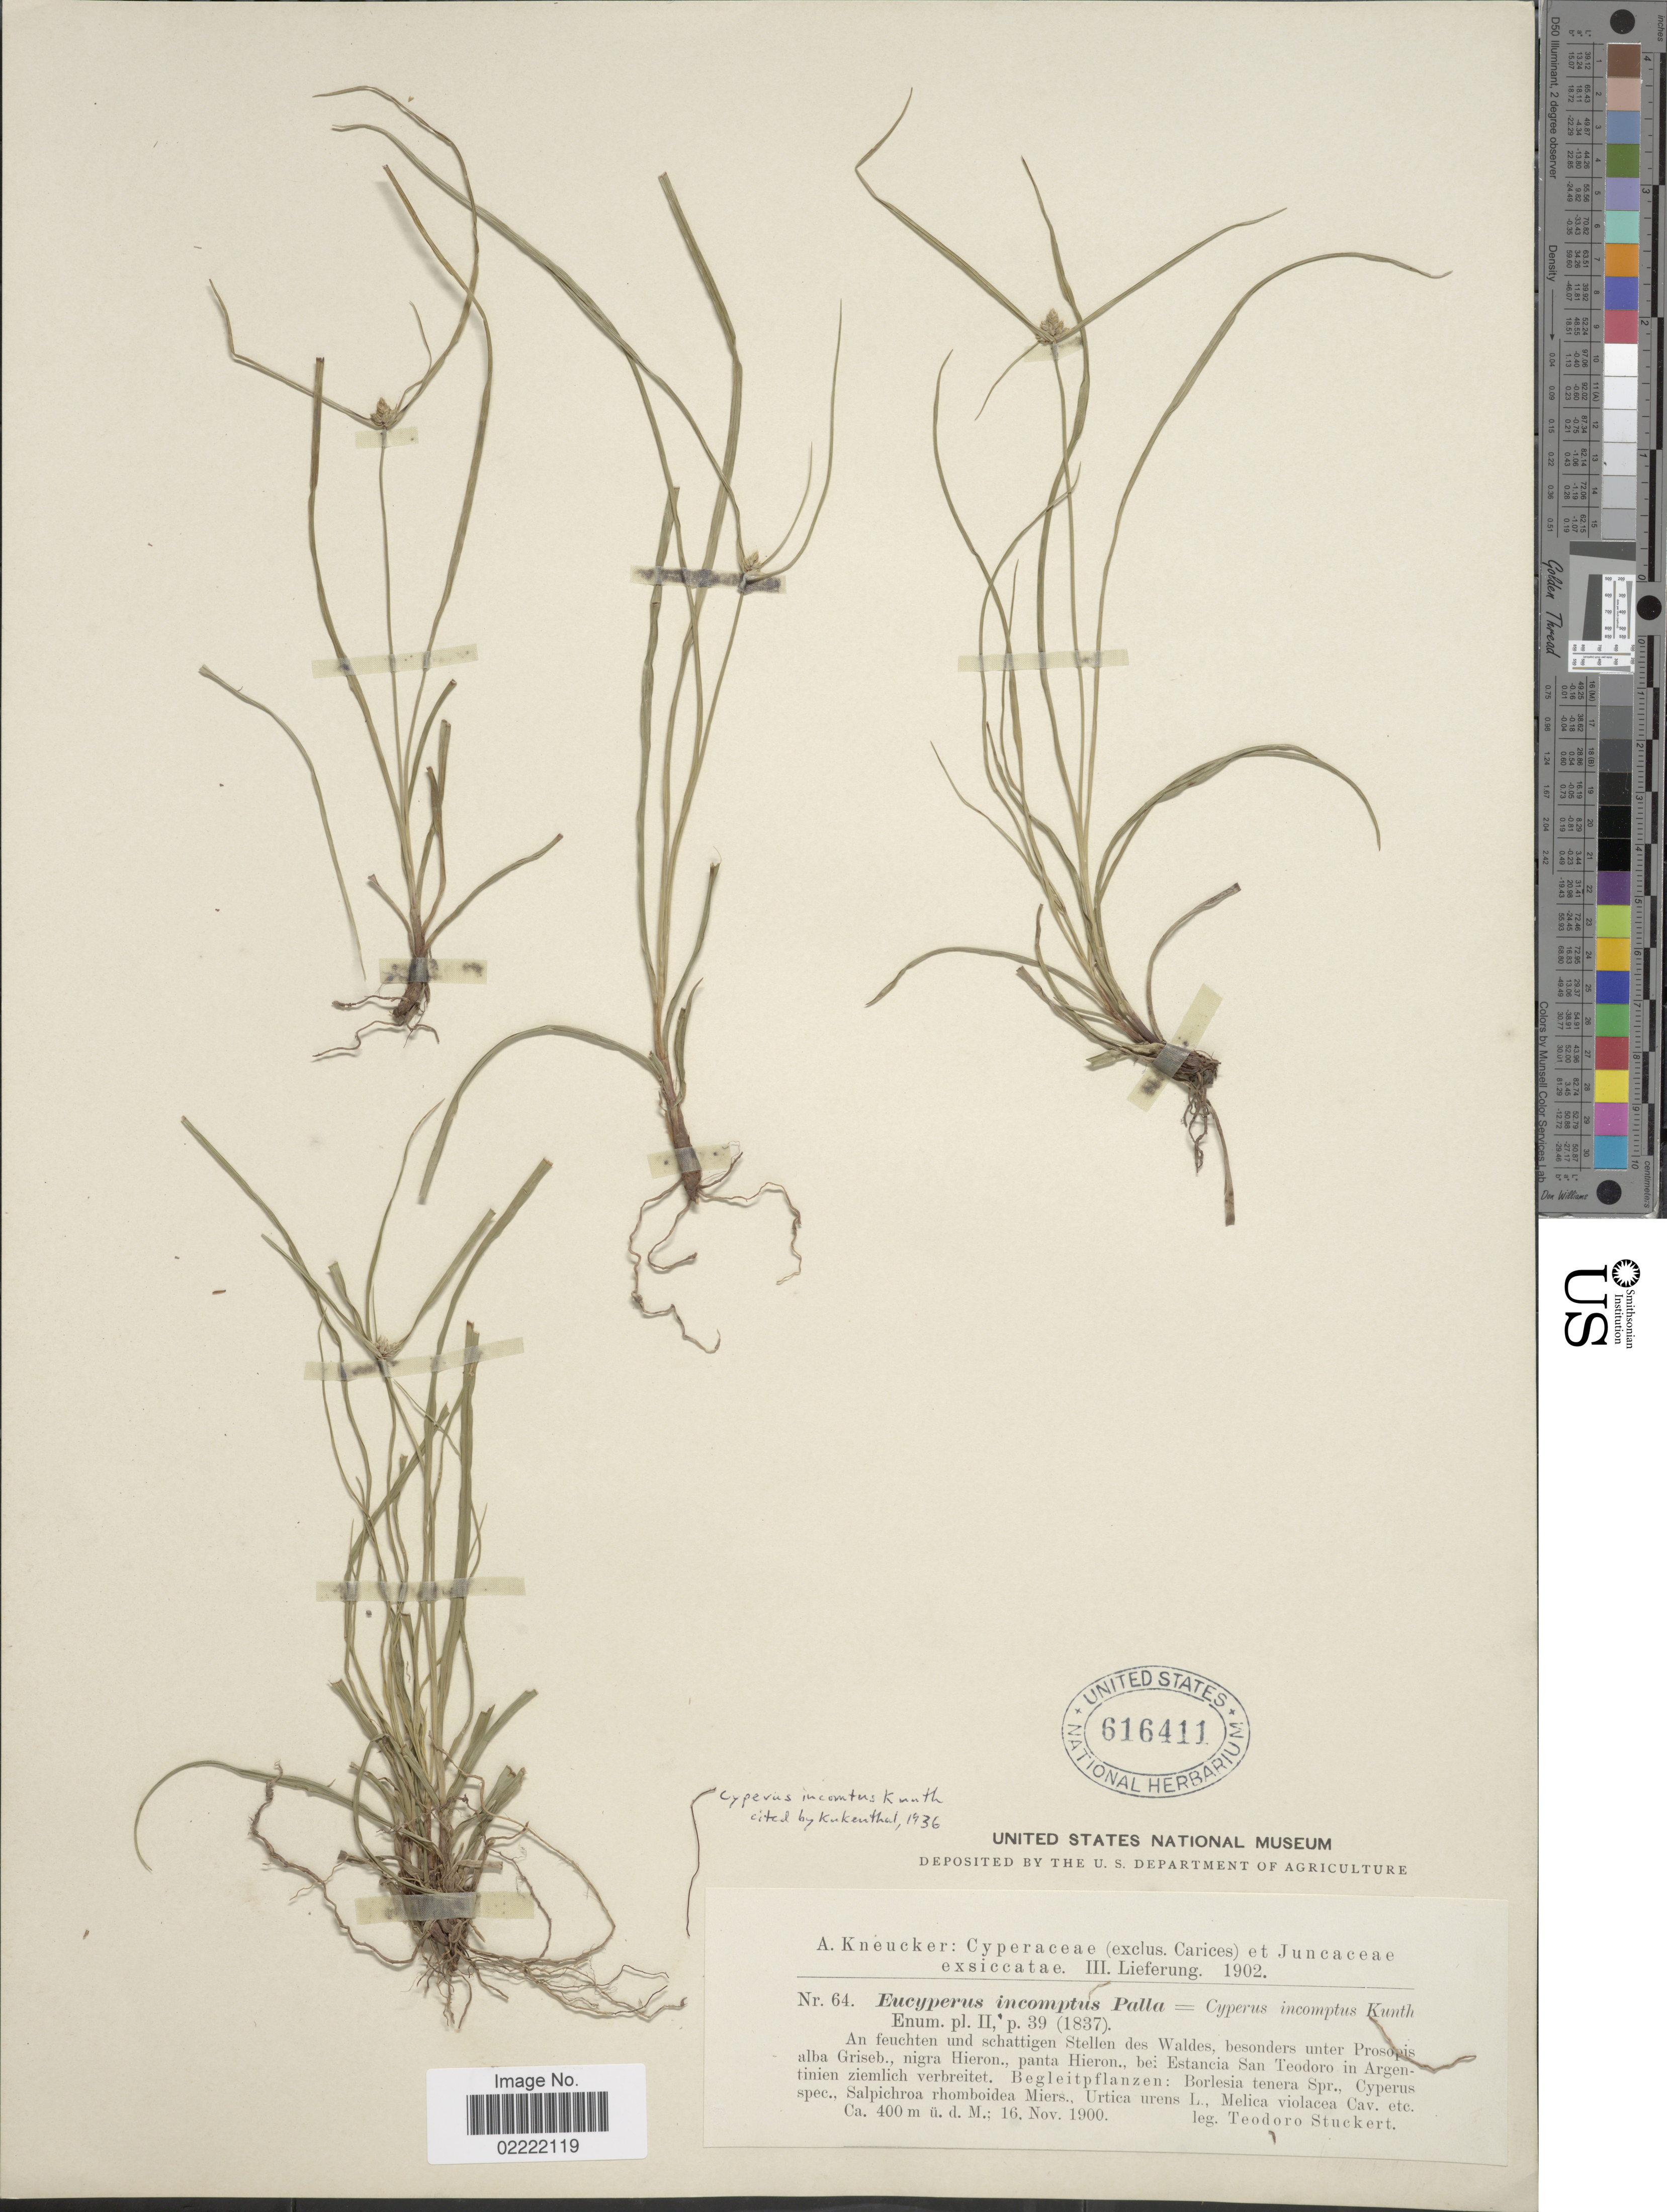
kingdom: Plantae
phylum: Tracheophyta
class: Liliopsida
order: Poales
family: Cyperaceae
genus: Cyperus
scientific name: Cyperus incomtus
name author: Kunth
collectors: T. Stuckert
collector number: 64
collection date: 1900-11-16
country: Argentina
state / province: Cordoba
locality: An feuchten und schattigen Stellen des des Waldes, besonders unter Prosopos alba Griseb., nigra Hieron., panta Hieron., bei Estancia San Teodoro in Argentinien ziemlich verbreitet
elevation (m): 400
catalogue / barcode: US 616411